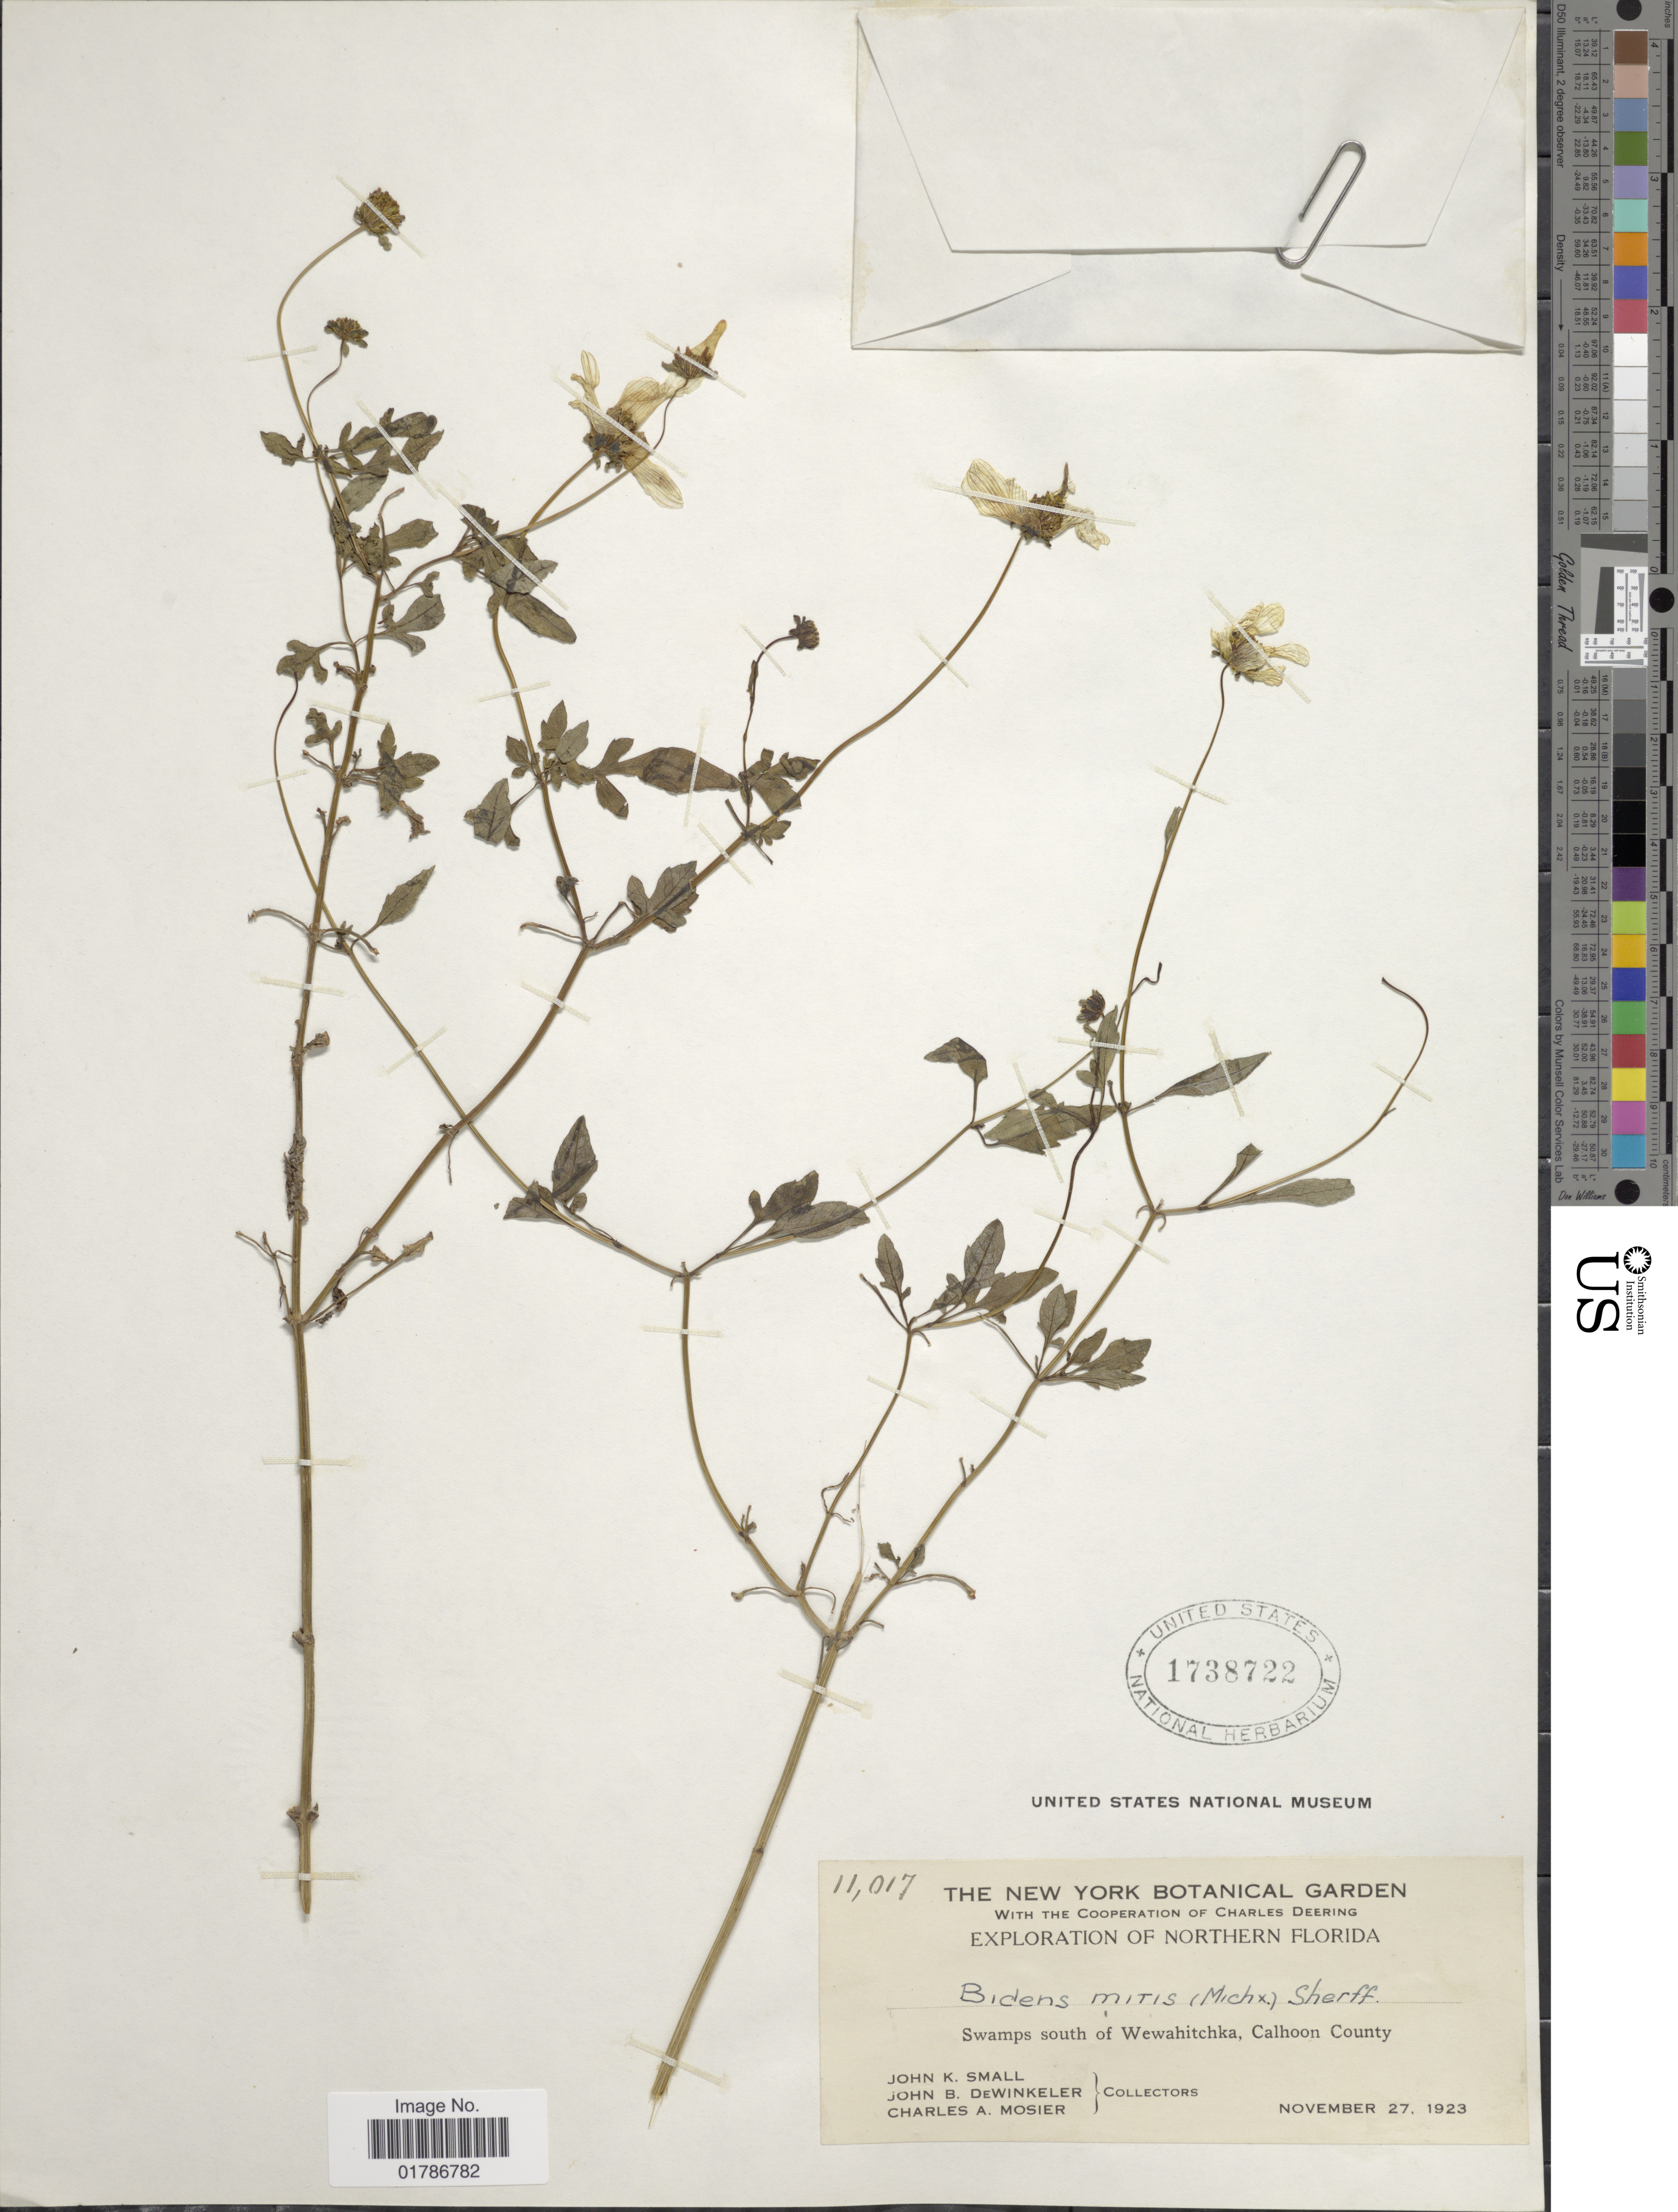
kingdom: Plantae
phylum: Tracheophyta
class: Magnoliopsida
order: Asterales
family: Asteraceae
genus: Bidens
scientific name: Bidens mitis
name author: (Michx.) Sherff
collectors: J. K. Small, J. B. Dewinkeler & C. A. Mosier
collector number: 11017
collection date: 1923-11-27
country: United States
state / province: Florida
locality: Northern Florida, Swamps south of Wewahitchka, Calhoon County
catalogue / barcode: US 1738722